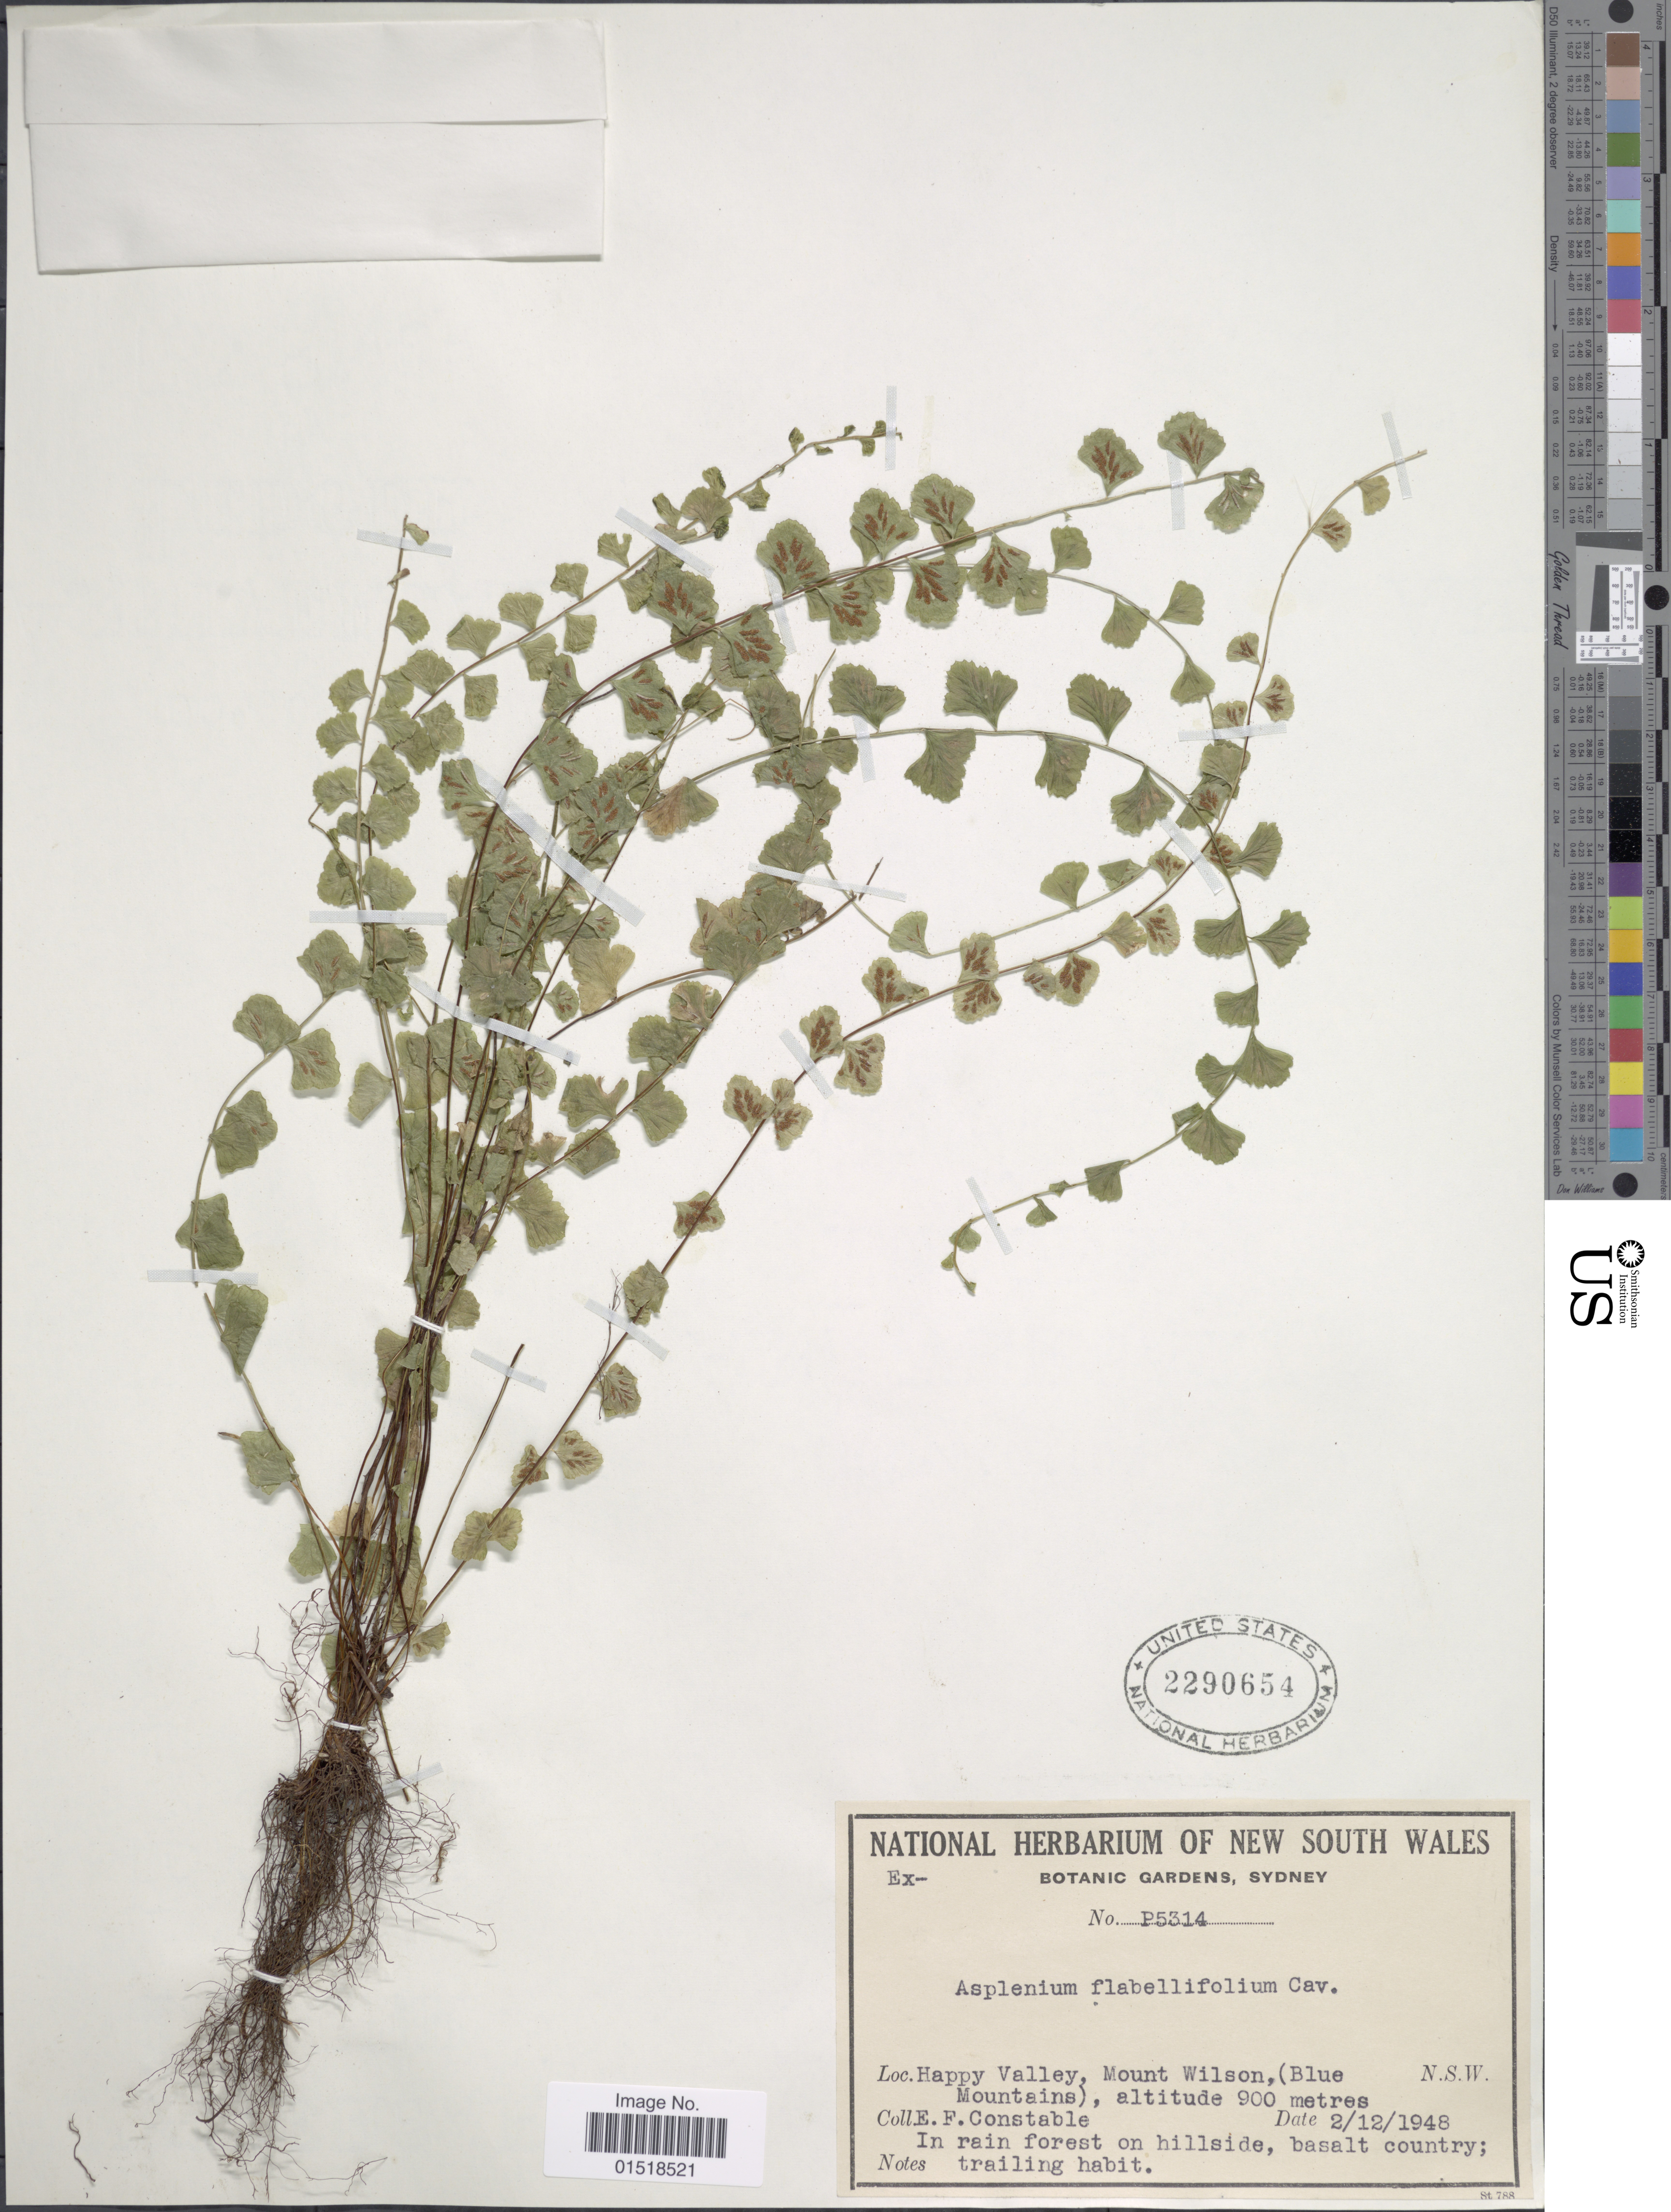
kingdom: Plantae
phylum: Tracheophyta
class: Polypodiopsida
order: Polypodiales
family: Aspleniaceae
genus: Asplenium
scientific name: Asplenium flabellifolium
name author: Cav.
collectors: E. F. Constable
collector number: P5314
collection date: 1948-12-02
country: Australia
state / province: New South Wales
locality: Happy Valley, Mount Wilson, (Blue Mountains).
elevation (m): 900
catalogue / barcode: US 2290654